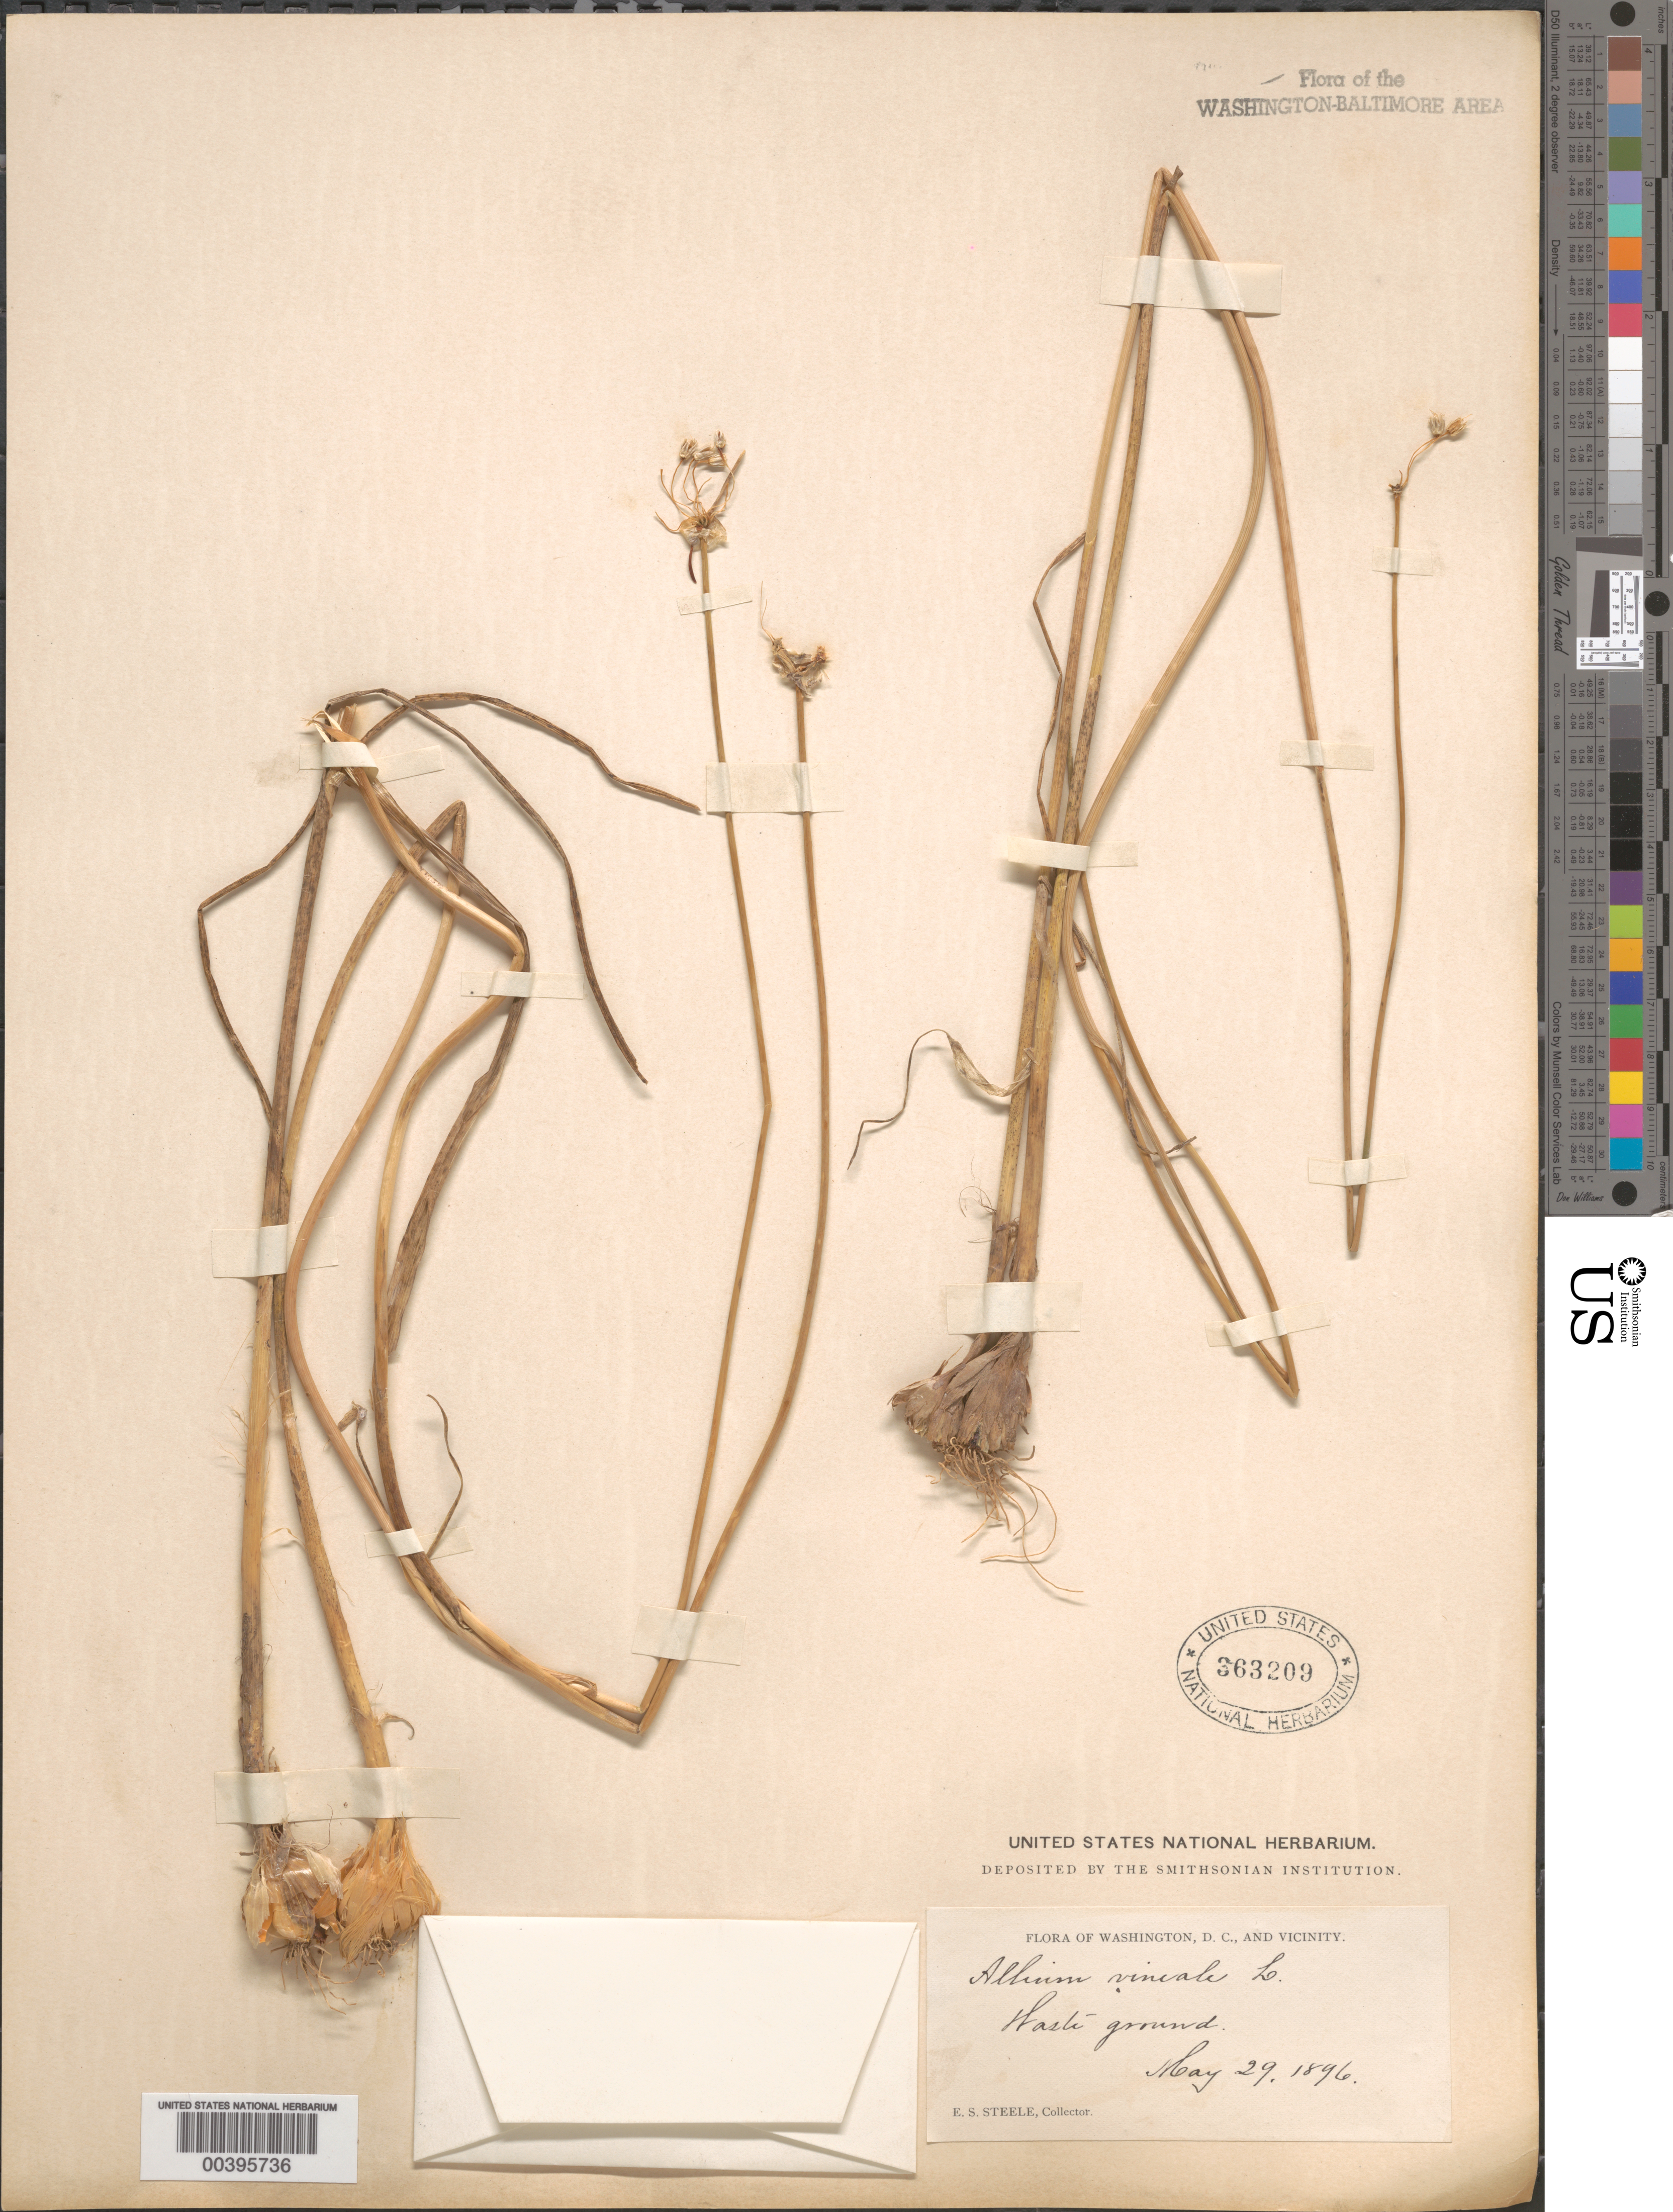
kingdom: Plantae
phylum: Tracheophyta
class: Liliopsida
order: Asparagales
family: Amaryllidaceae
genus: Allium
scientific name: Allium vineale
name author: L.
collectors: E. Steele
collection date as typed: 29 May 1896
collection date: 1896-05-29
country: United States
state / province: District of Columbia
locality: Washington DC area, waste ground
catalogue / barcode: US 363209